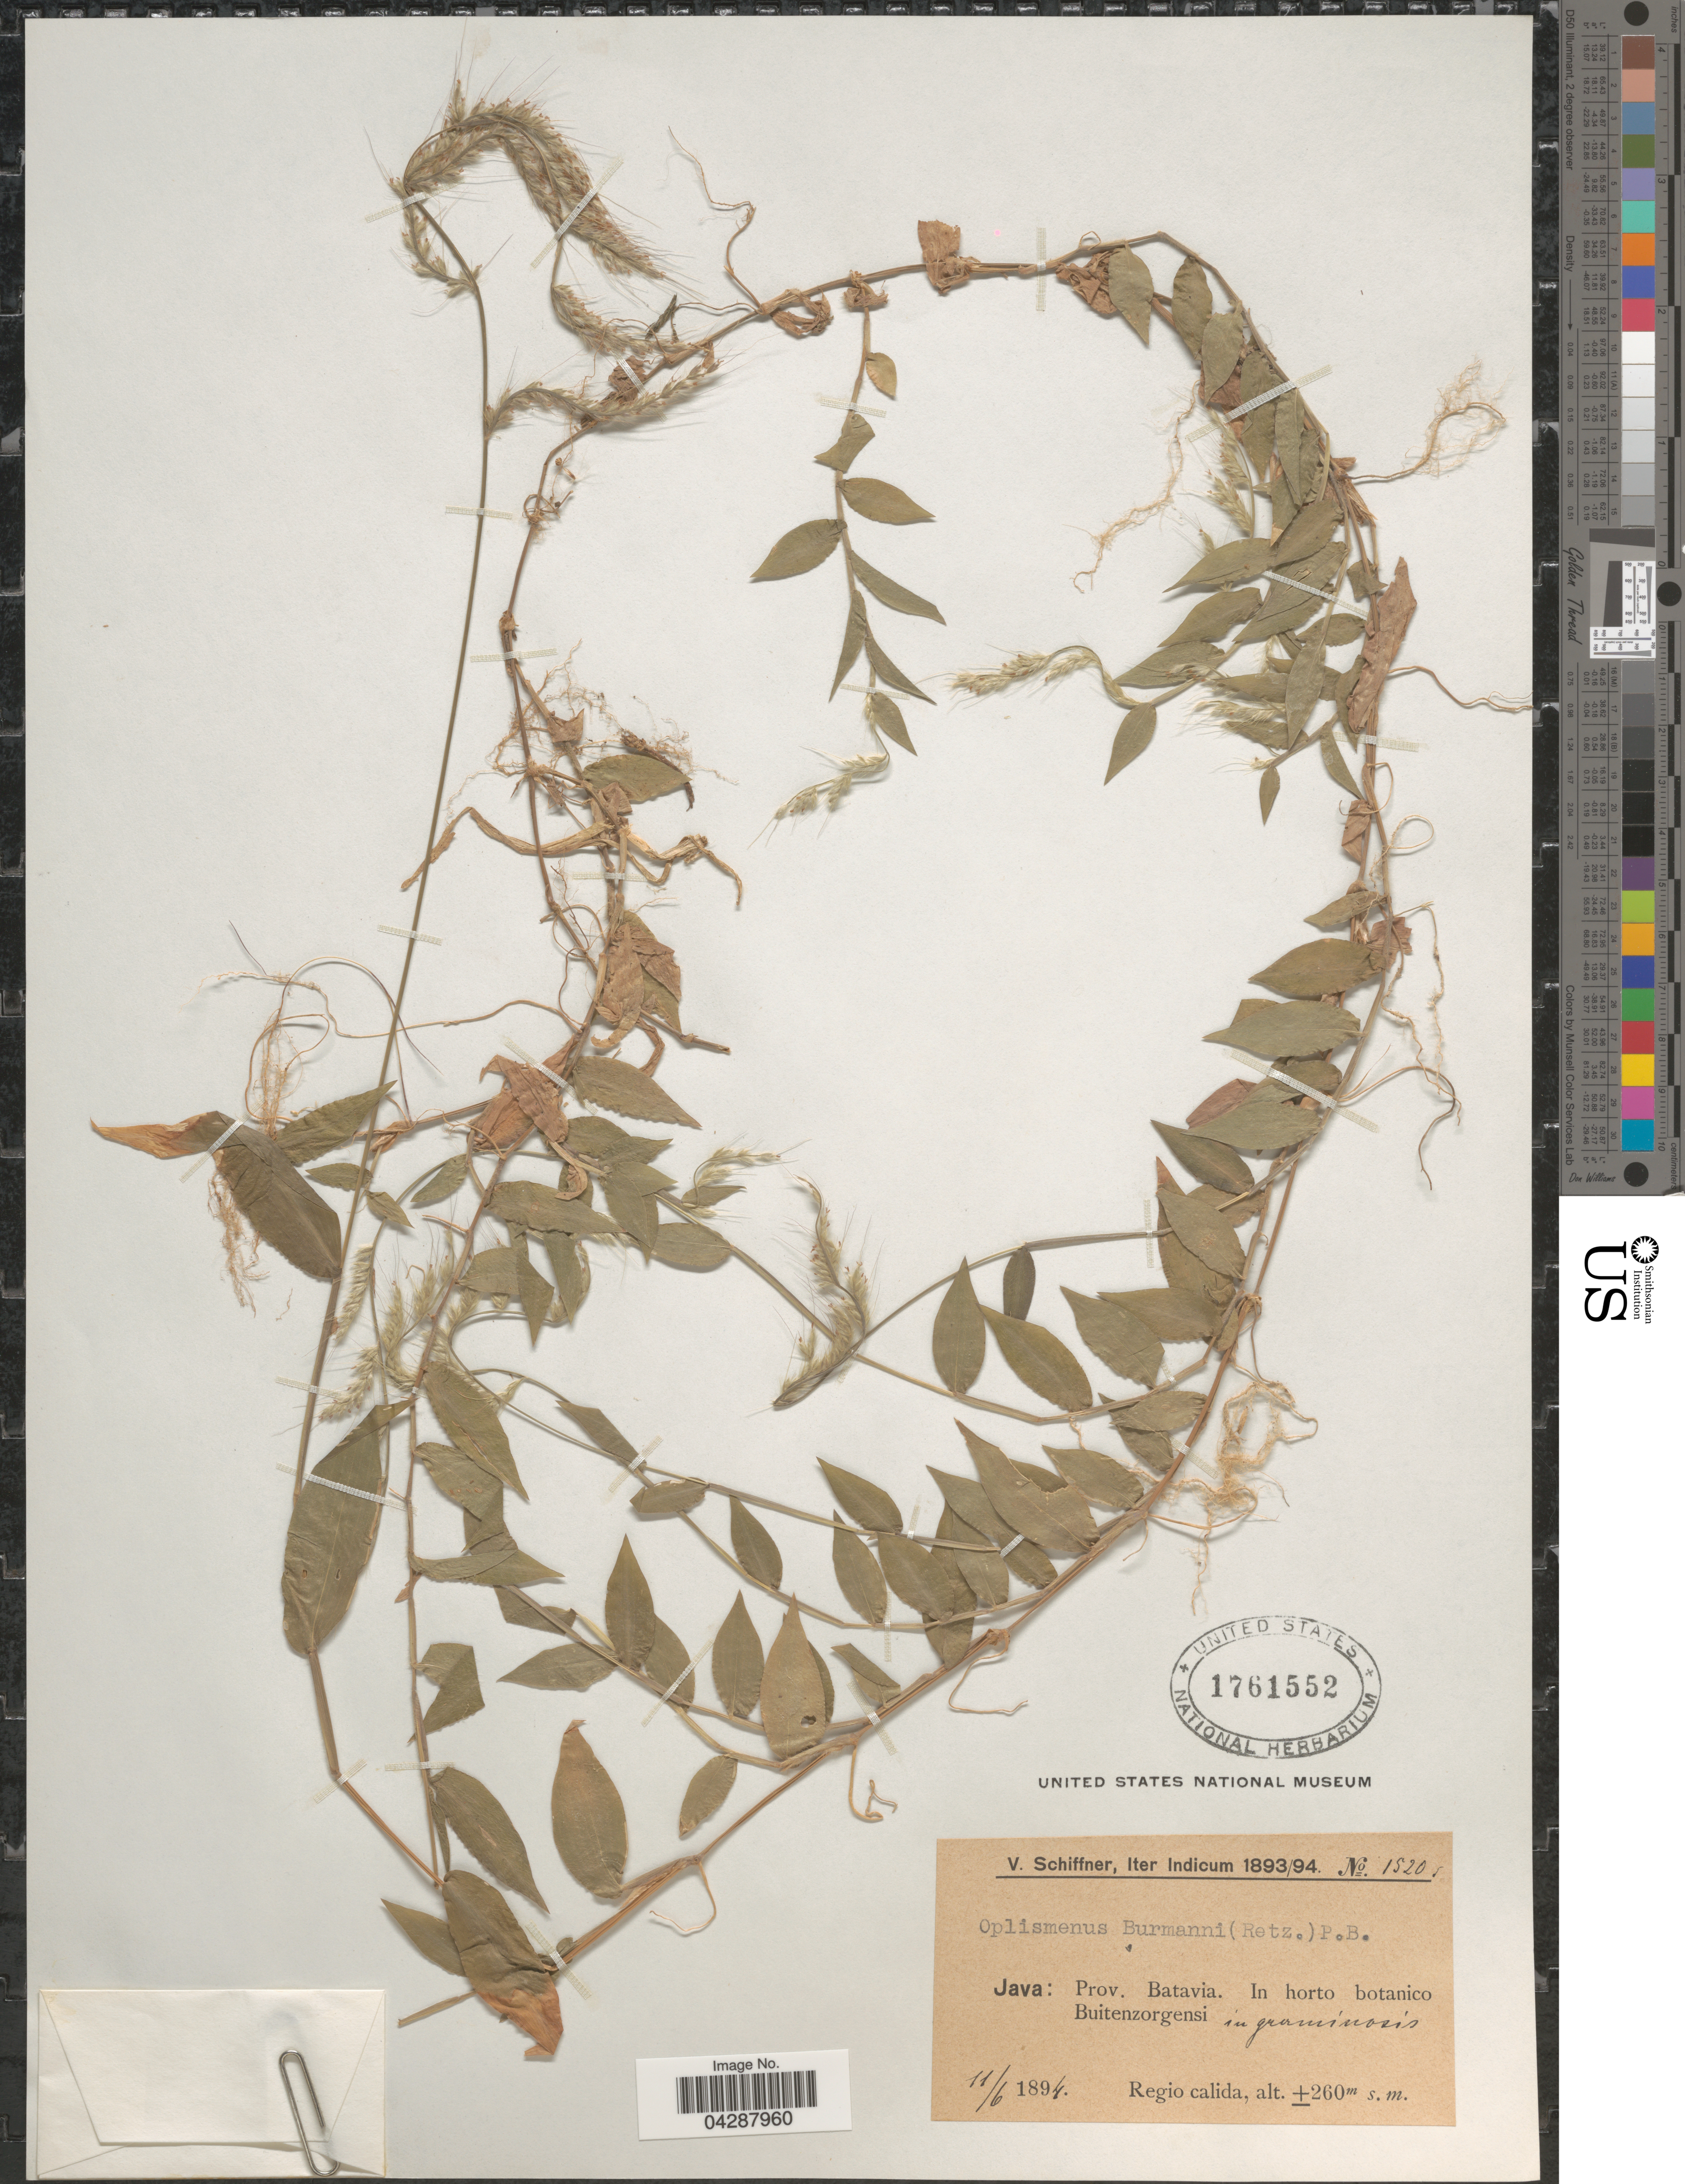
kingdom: Plantae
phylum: Tracheophyta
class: Liliopsida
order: Poales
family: Poaceae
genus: Oplismenus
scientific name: Oplismenus burmannii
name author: (Retz.) P. Beauv.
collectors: V. Schiffner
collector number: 1520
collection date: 1894-06-11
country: Indonesia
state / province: Java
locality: Iter Indicum 1893/94. Prov. Batavia. In horto botanico Buitenzorgensi in graminosis. Regio calida.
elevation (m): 260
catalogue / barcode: US 1761552